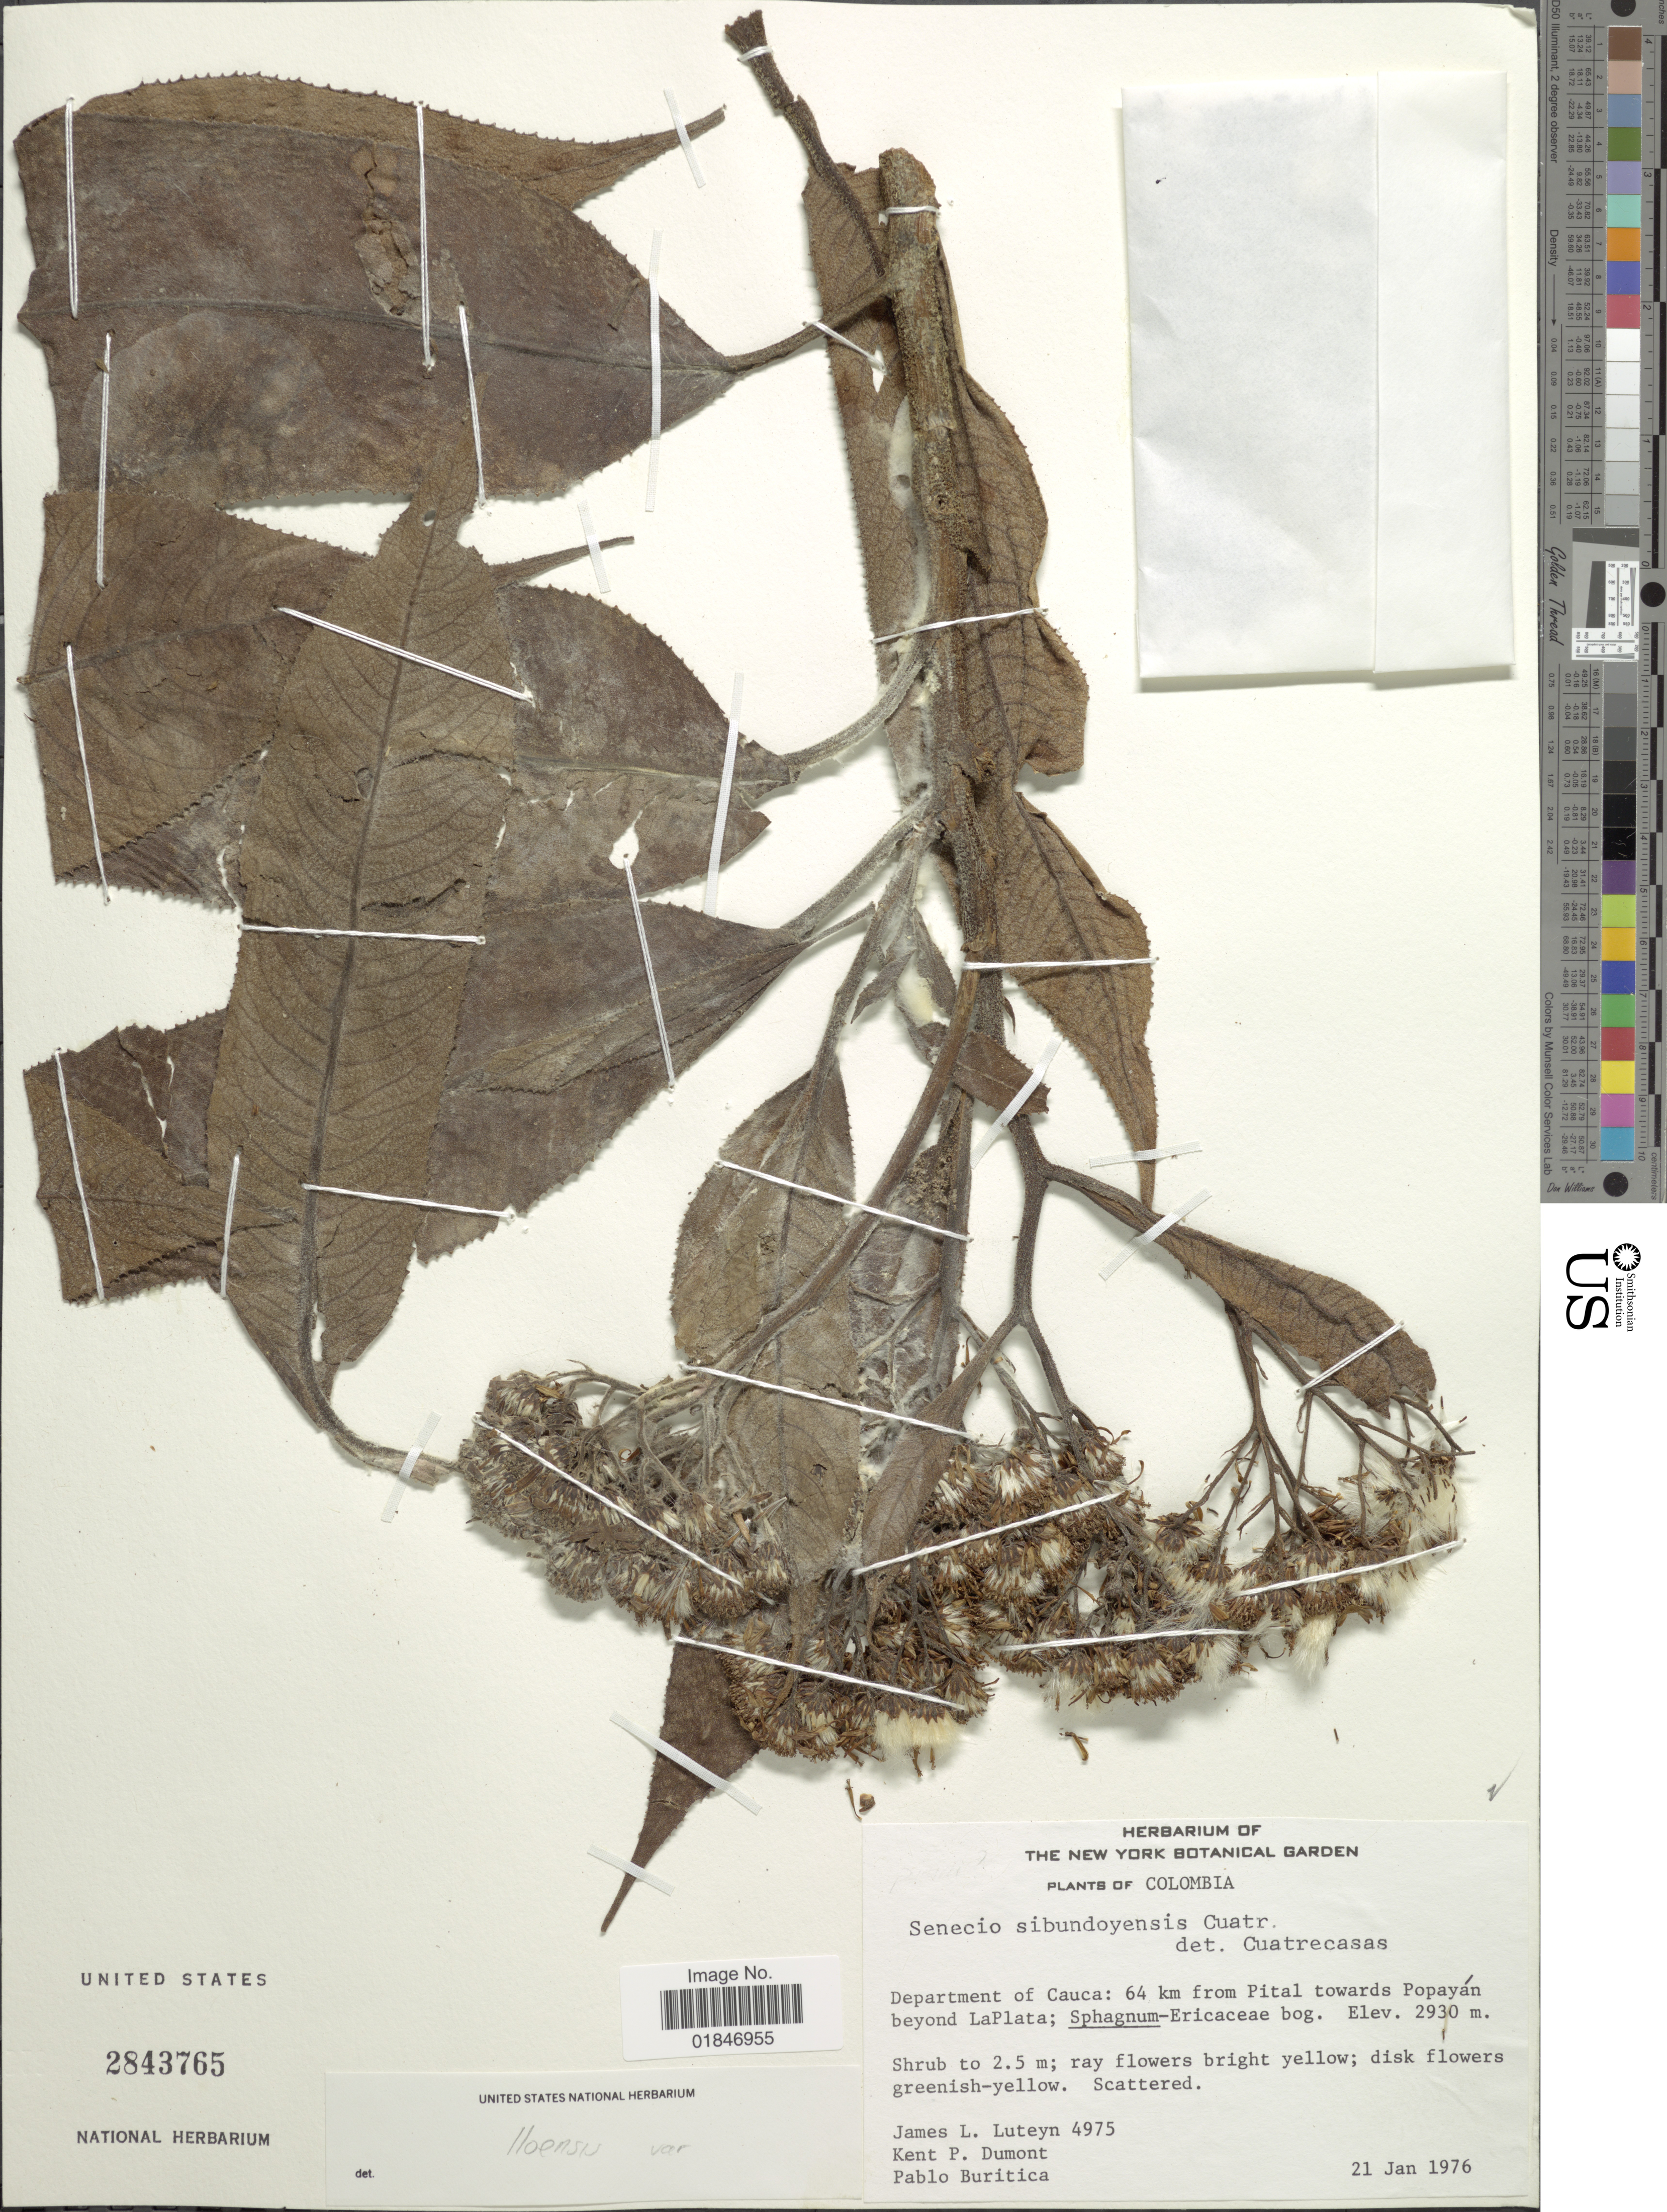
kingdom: Plantae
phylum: Tracheophyta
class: Magnoliopsida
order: Asterales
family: Asteraceae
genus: Dendrophorbium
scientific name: Dendrophorbium iloense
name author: (Hieron.) C. Jeffrey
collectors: J. L. Luteyn, K. P. Dumont & P. Buritica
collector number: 4975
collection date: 1976-01-21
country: Colombia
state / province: Cauca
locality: Department of Cauca: 64 km from Pital towards Popoyan beyond LaPlata.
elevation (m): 2930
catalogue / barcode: US 2843765